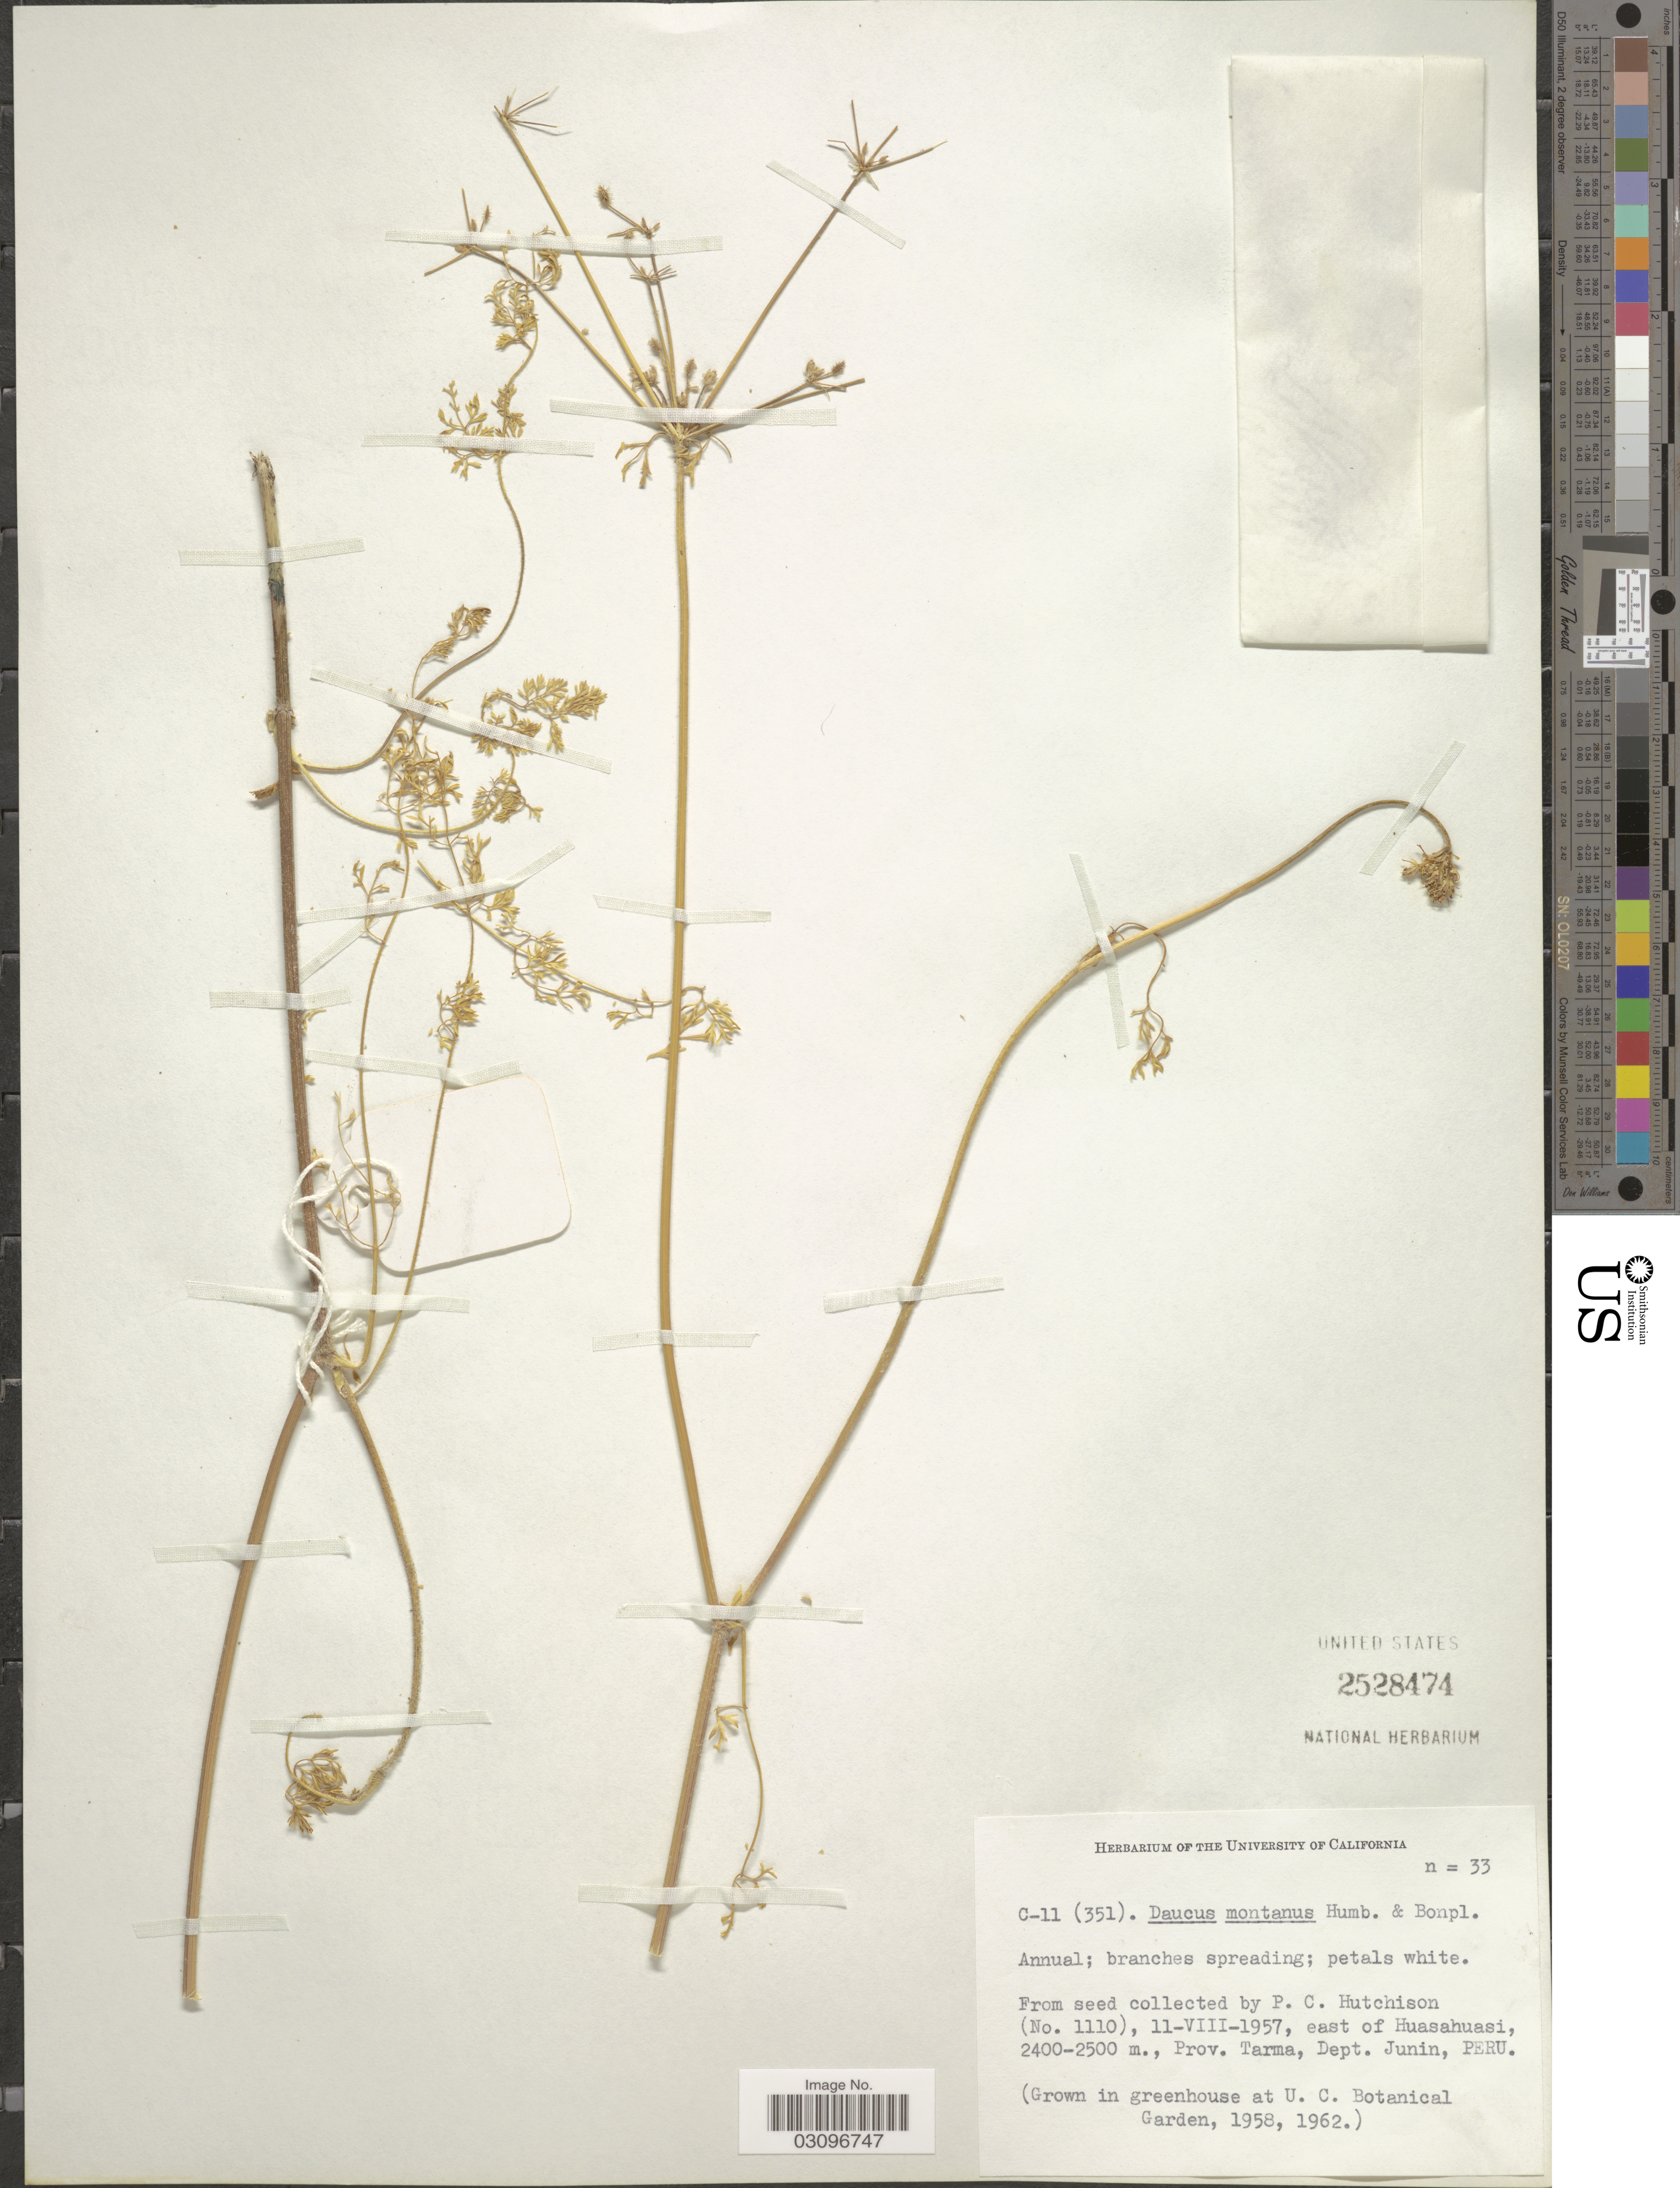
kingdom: Plantae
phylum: Tracheophyta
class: Magnoliopsida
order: Apiales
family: Apiaceae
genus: Daucus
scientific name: Daucus montanus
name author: Humb. & Bonpl. ex Spreng.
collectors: ex herb. Univ. of California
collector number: C-11 (351)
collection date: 1958/1962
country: United States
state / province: California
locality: Grown in greenhouse at U.C. Botanical Garden.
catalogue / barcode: US 2528474